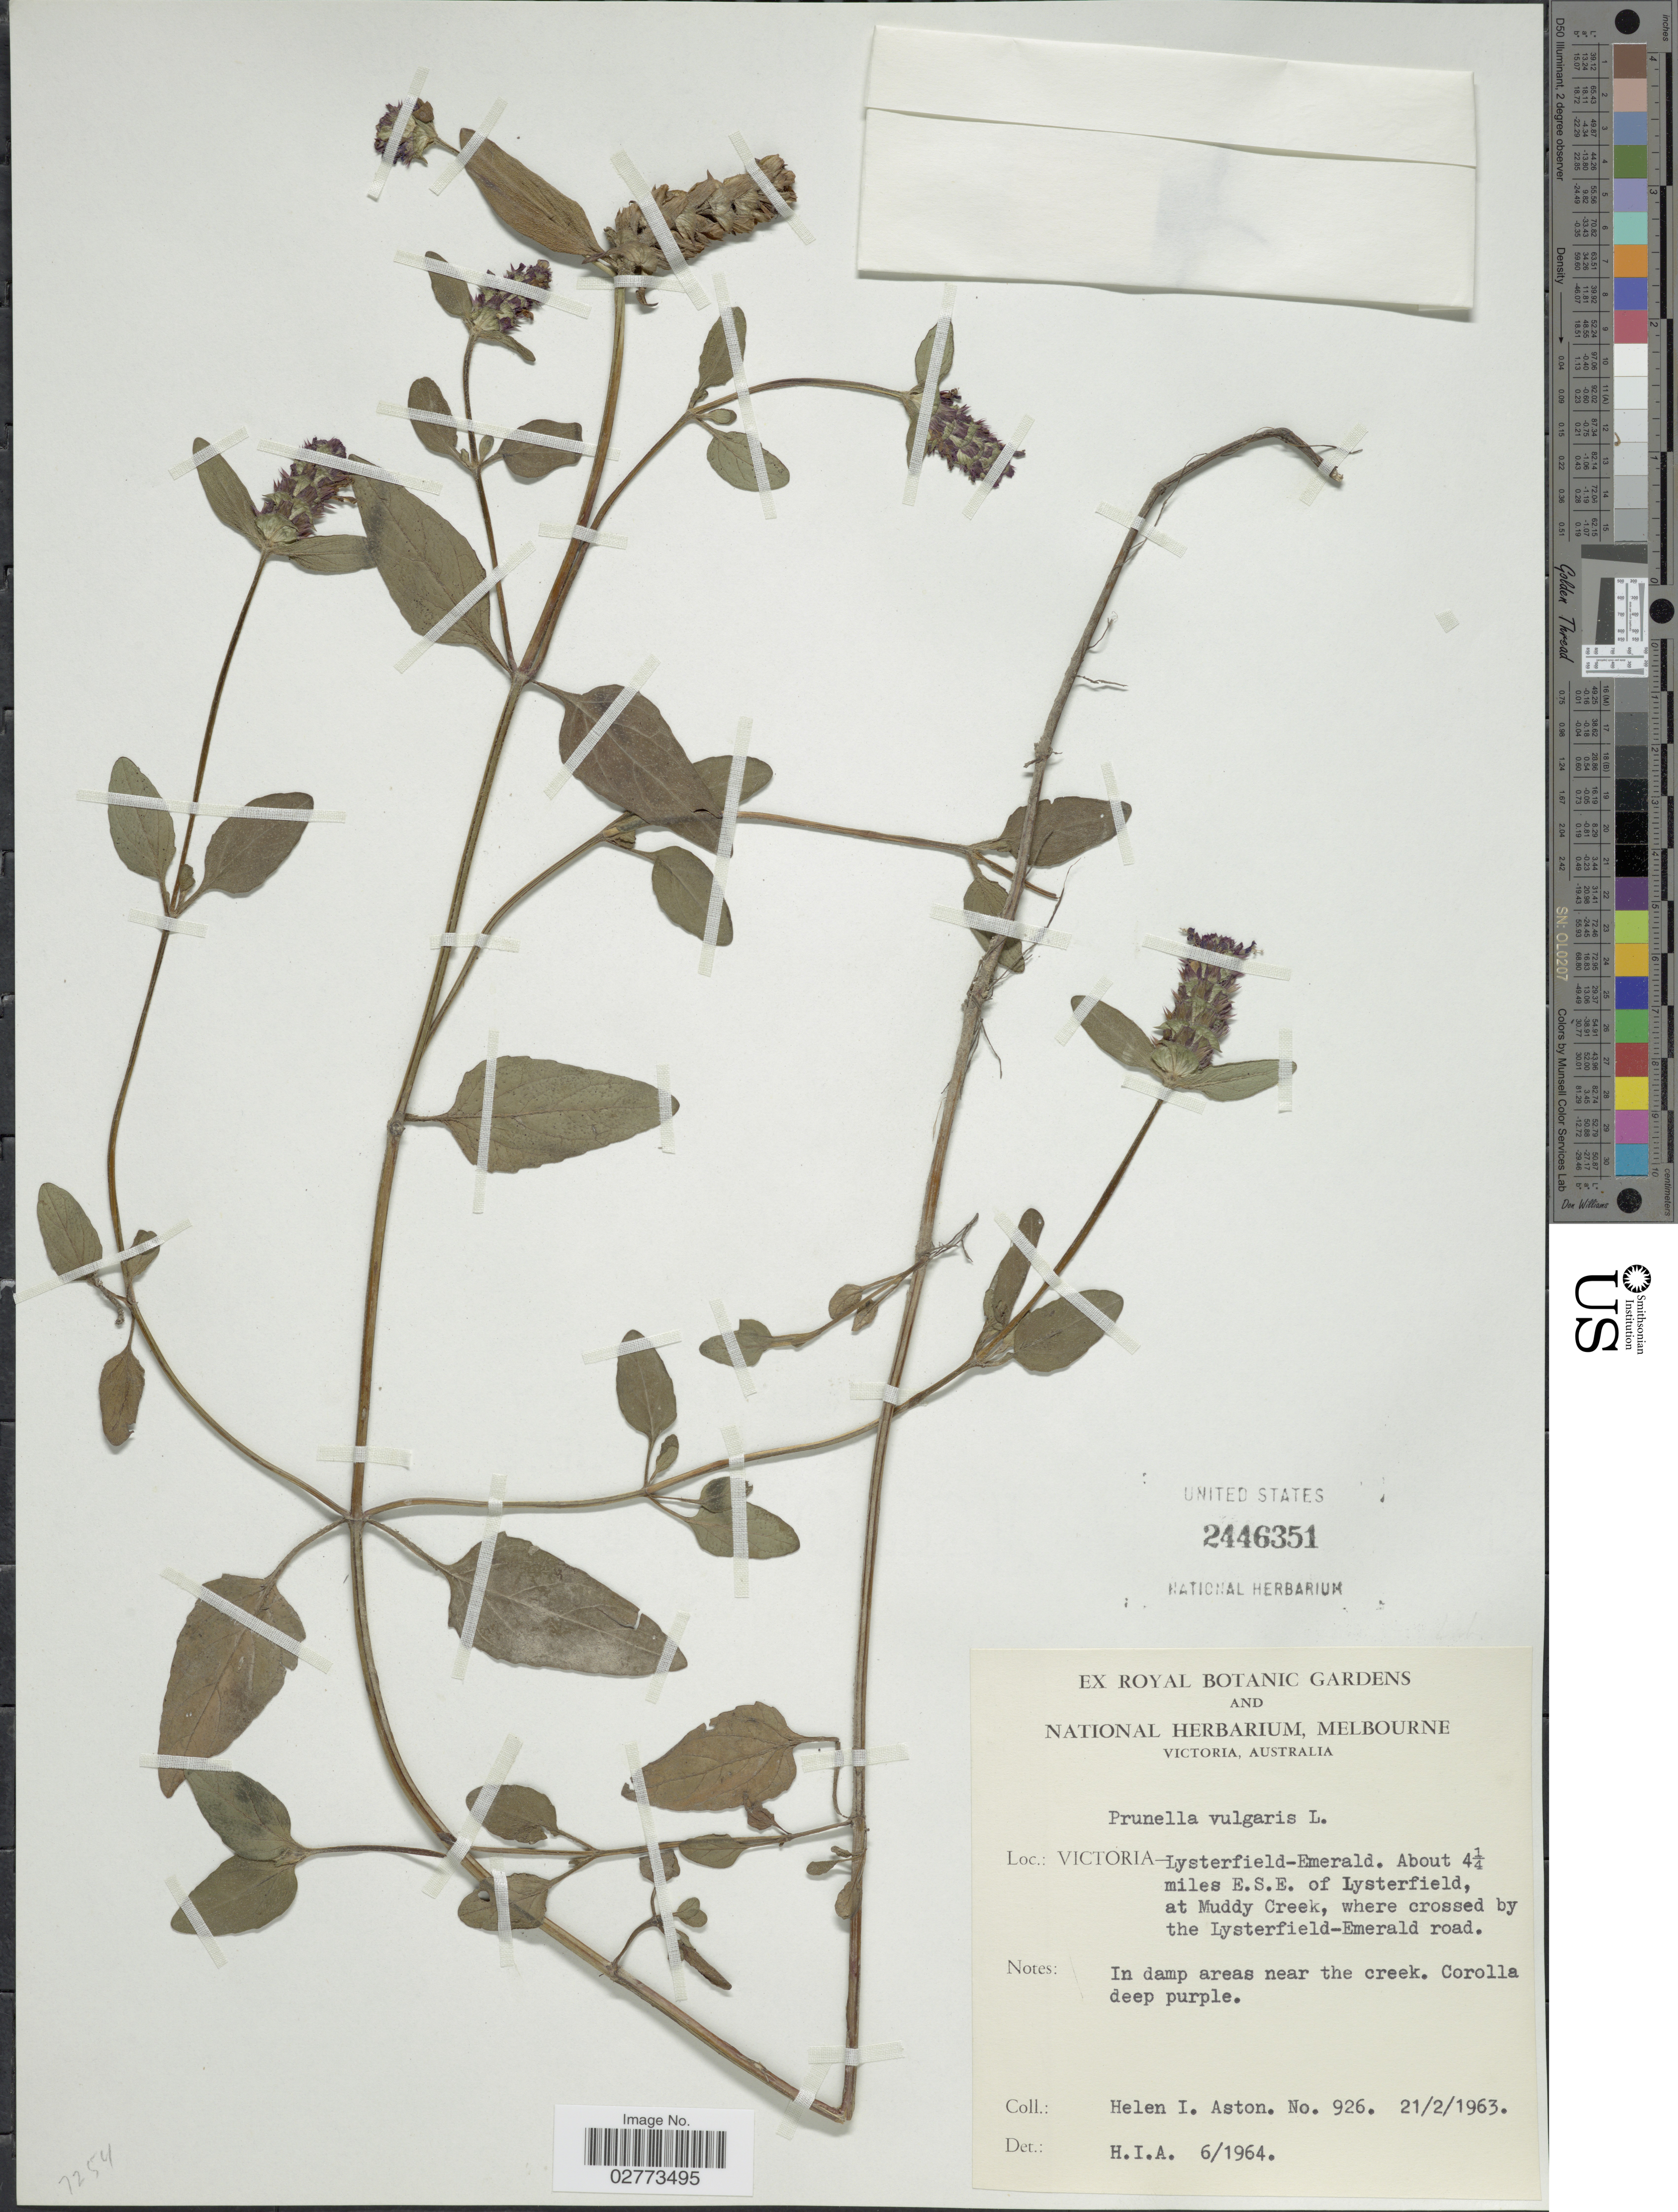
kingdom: Plantae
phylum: Tracheophyta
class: Magnoliopsida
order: Lamiales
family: Lamiaceae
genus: Prunella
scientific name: Prunella vulgaris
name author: L.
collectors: H. I. Aston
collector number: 926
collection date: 1963-02-21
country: Australia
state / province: Victoria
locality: Victoria - Lysterfield-Emerald, About 4¼ miles E.S.E. of Lysterfield, at Muddy Creek, where crossed by the Lysterfield-Emerald road.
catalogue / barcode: US 2446351